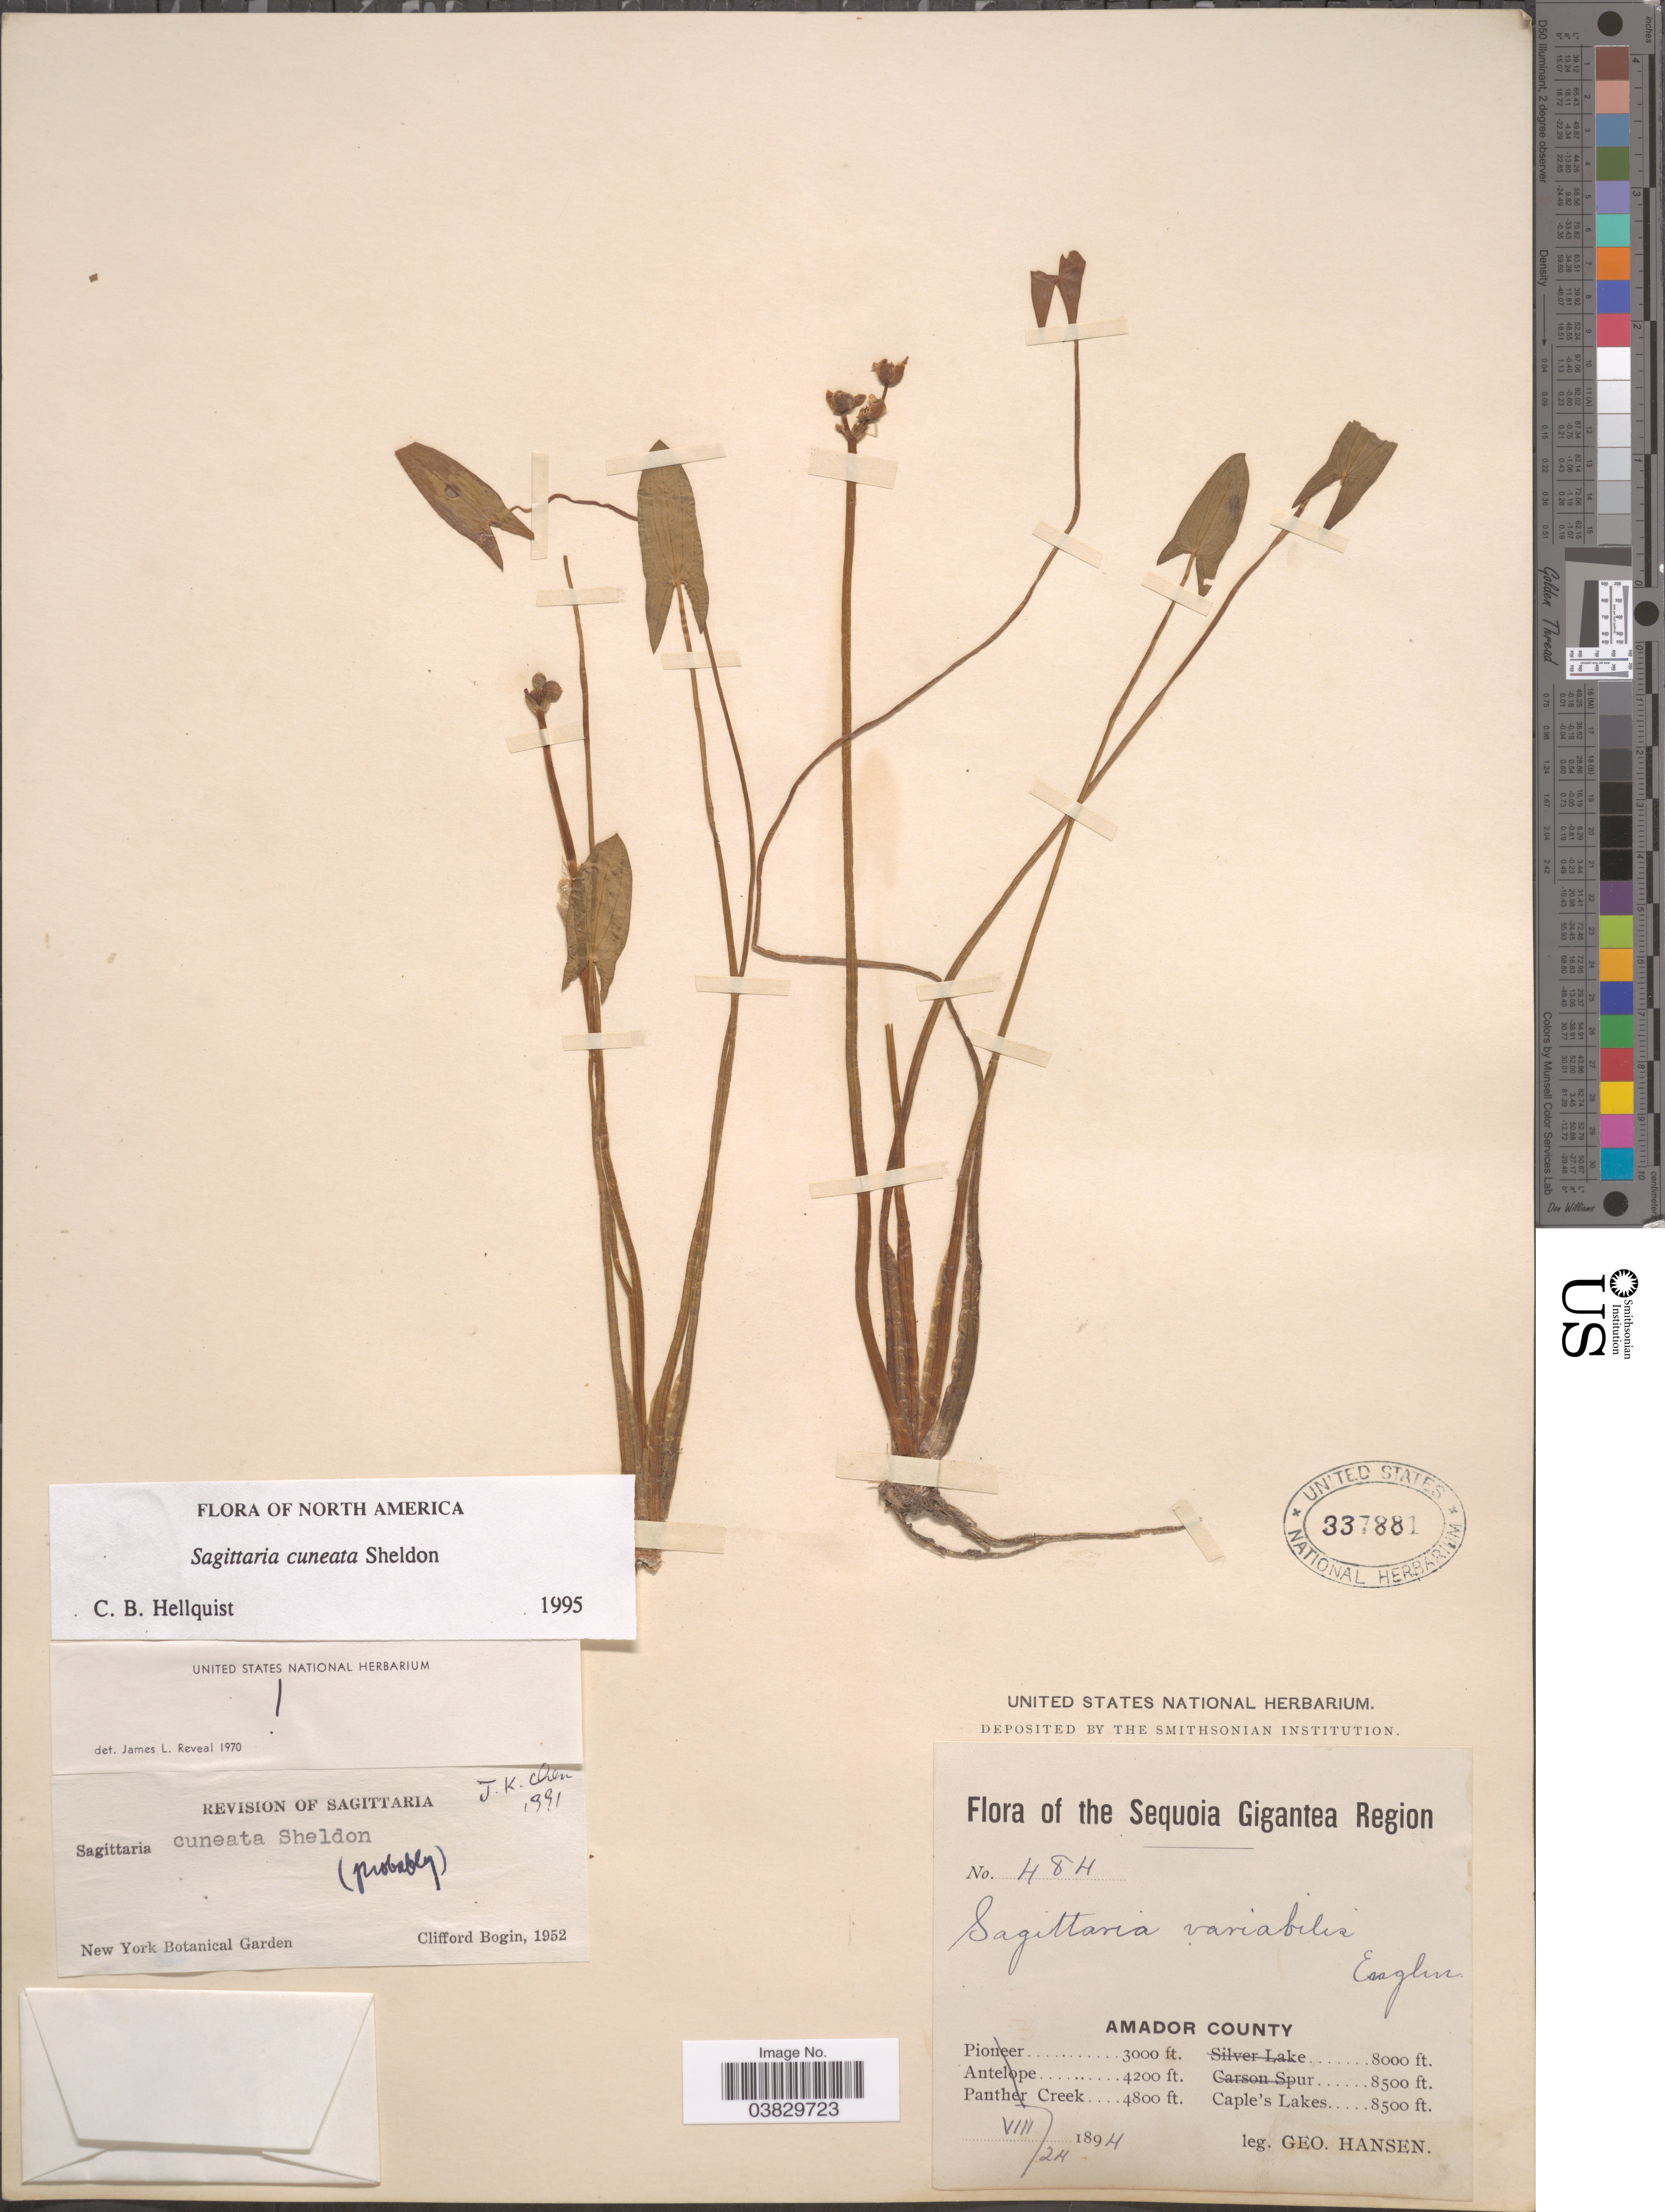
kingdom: Plantae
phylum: Tracheophyta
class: Liliopsida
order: Alismatales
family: Alismataceae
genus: Sagittaria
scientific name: Sagittaria cuneata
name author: E. Sheld.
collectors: G. Hansen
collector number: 484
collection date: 1894-08-24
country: United States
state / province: California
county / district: Amador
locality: Sequoia Gigantea Region. Amador County. Caple's Lakes.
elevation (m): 2591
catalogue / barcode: US 337881